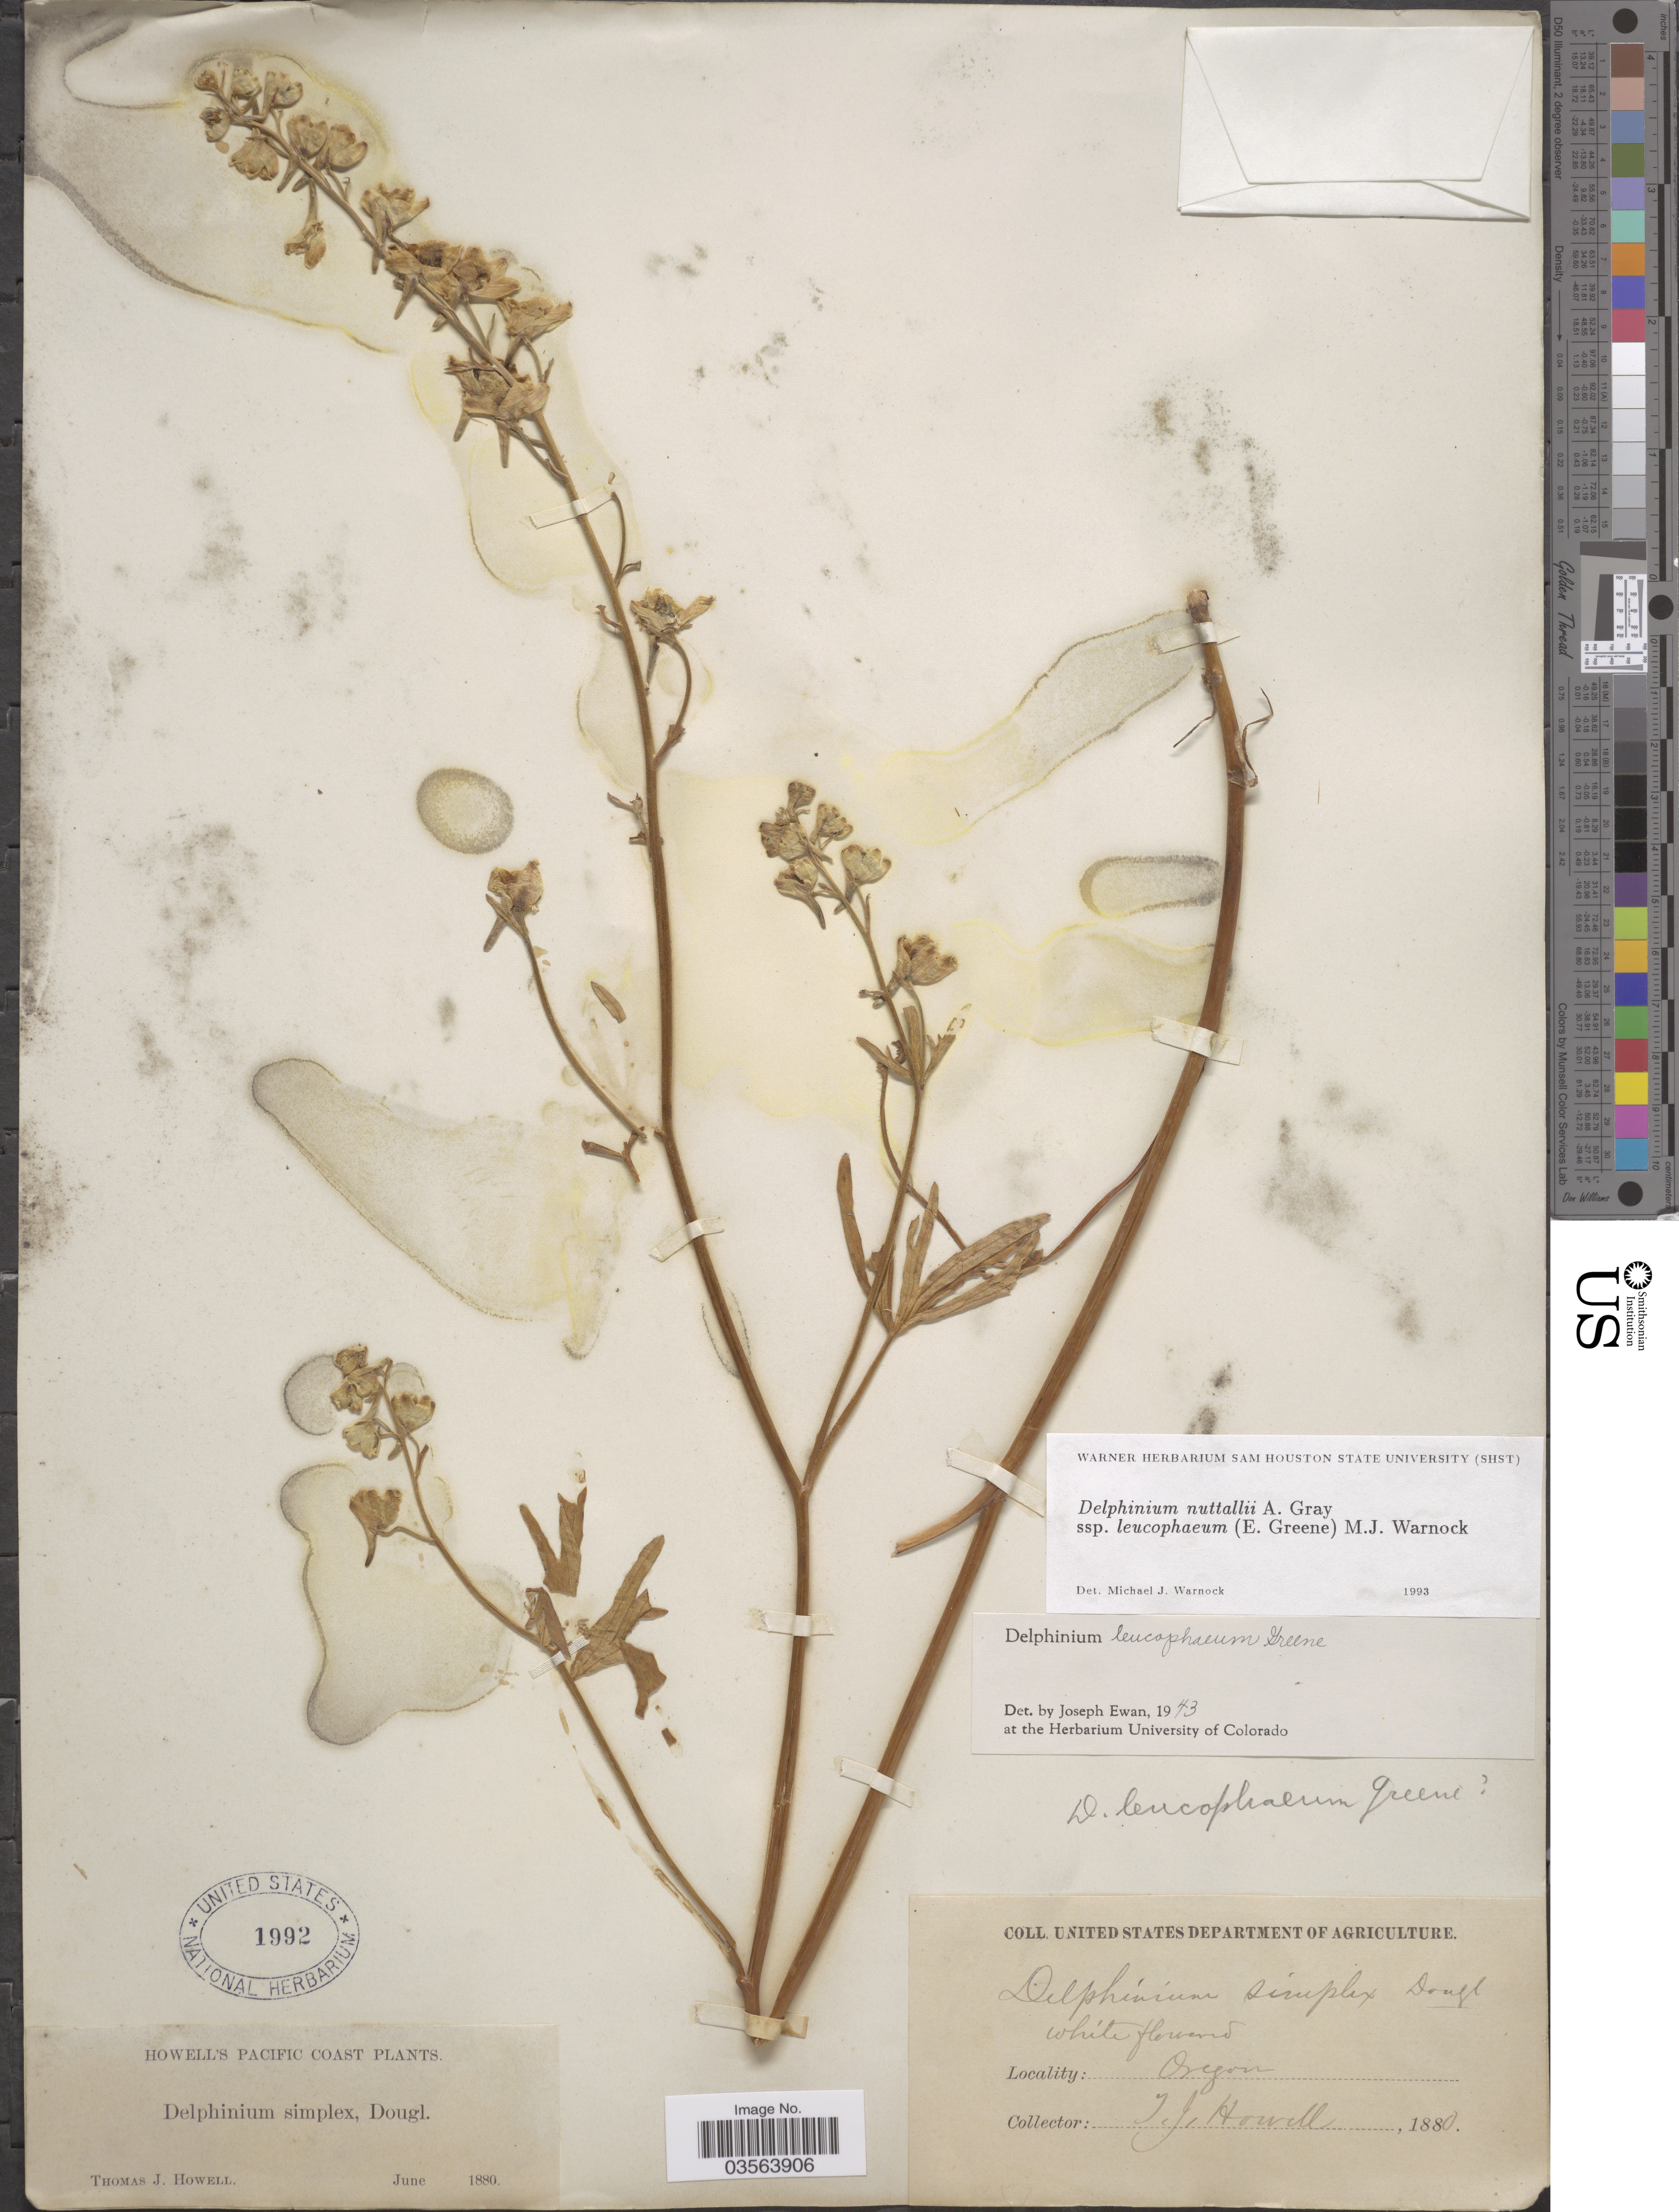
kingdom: Plantae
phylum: Tracheophyta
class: Magnoliopsida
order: Ranunculales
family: Ranunculaceae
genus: Delphinium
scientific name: Delphinium nuttallii var. leucophaeum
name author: (Greene) K.C. Davis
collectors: T. J. Howell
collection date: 1880-06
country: United States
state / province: Oregon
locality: Pacific Coast.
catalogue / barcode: US 1992